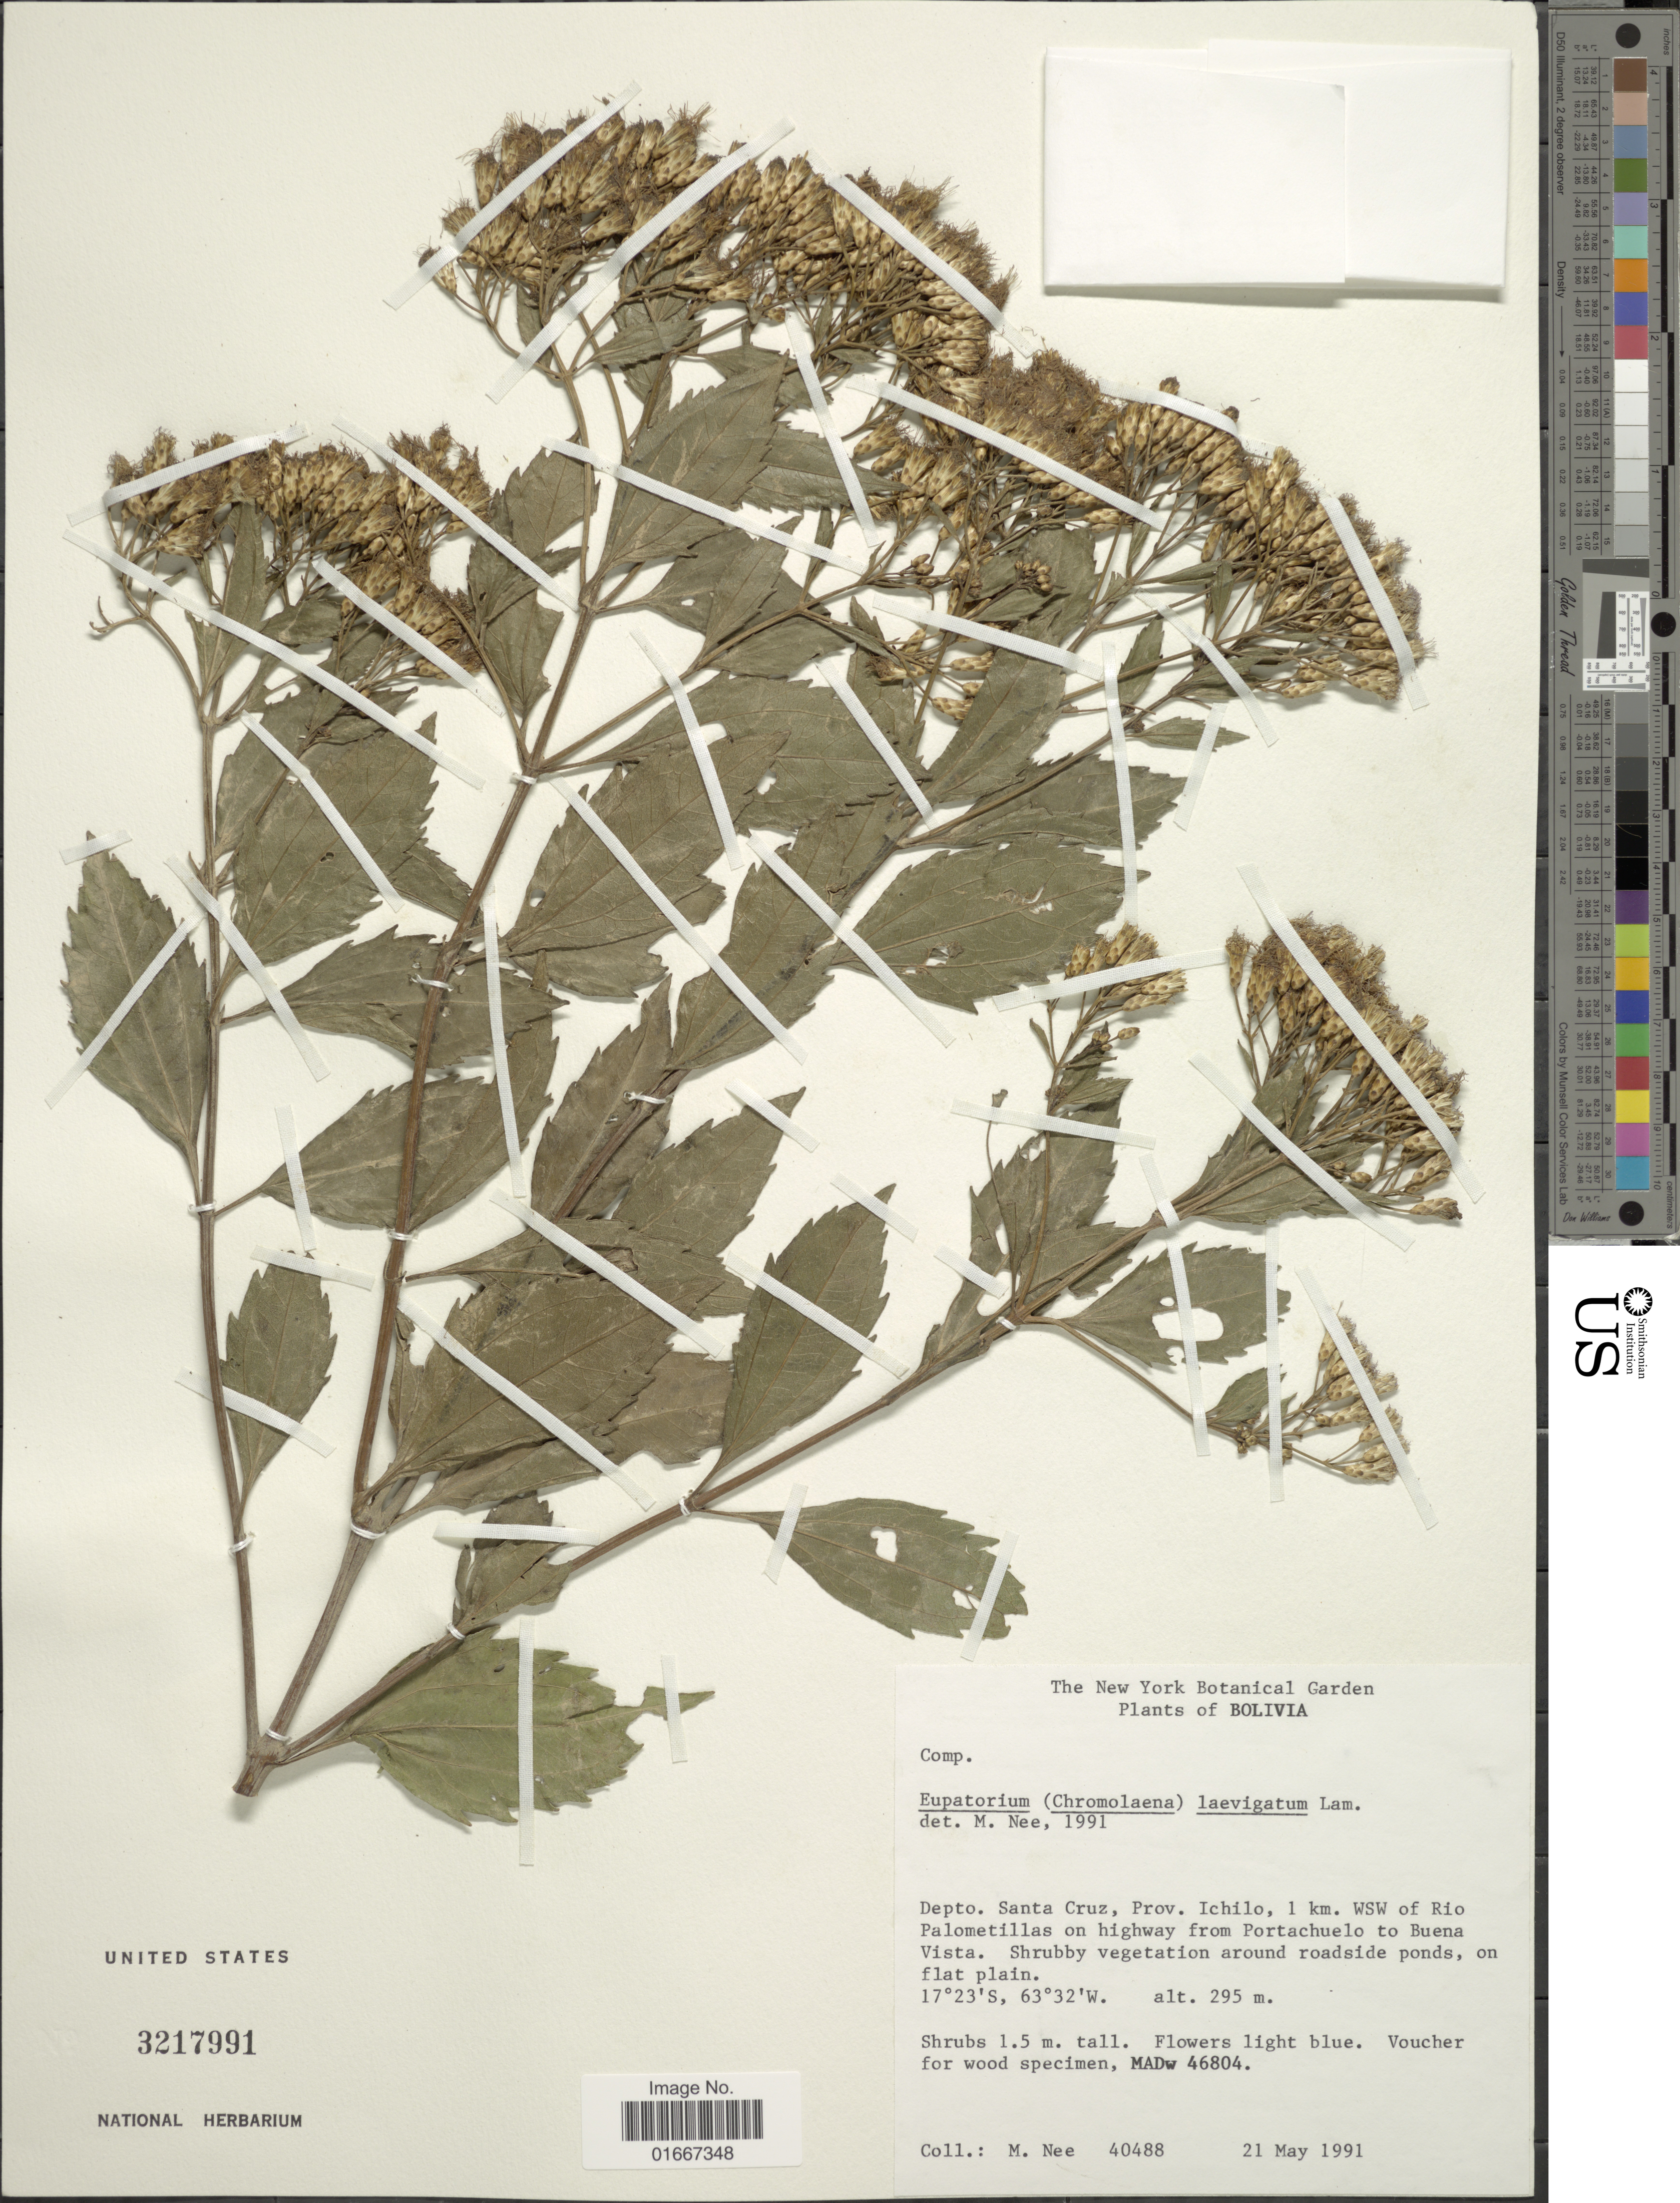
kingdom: Plantae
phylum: Tracheophyta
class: Magnoliopsida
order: Asterales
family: Asteraceae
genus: Chromolaena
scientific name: Chromolaena laevigata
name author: (Lam.) R.M. King & H. Rob.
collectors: M. Nee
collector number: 40488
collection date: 1991-05-21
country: Bolivia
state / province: Santa Cruz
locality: Prov. Ichilo, 1 km. WSW of Rio Palometillas on highway from Portachuelo to Buena Vista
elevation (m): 295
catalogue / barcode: US 3217991